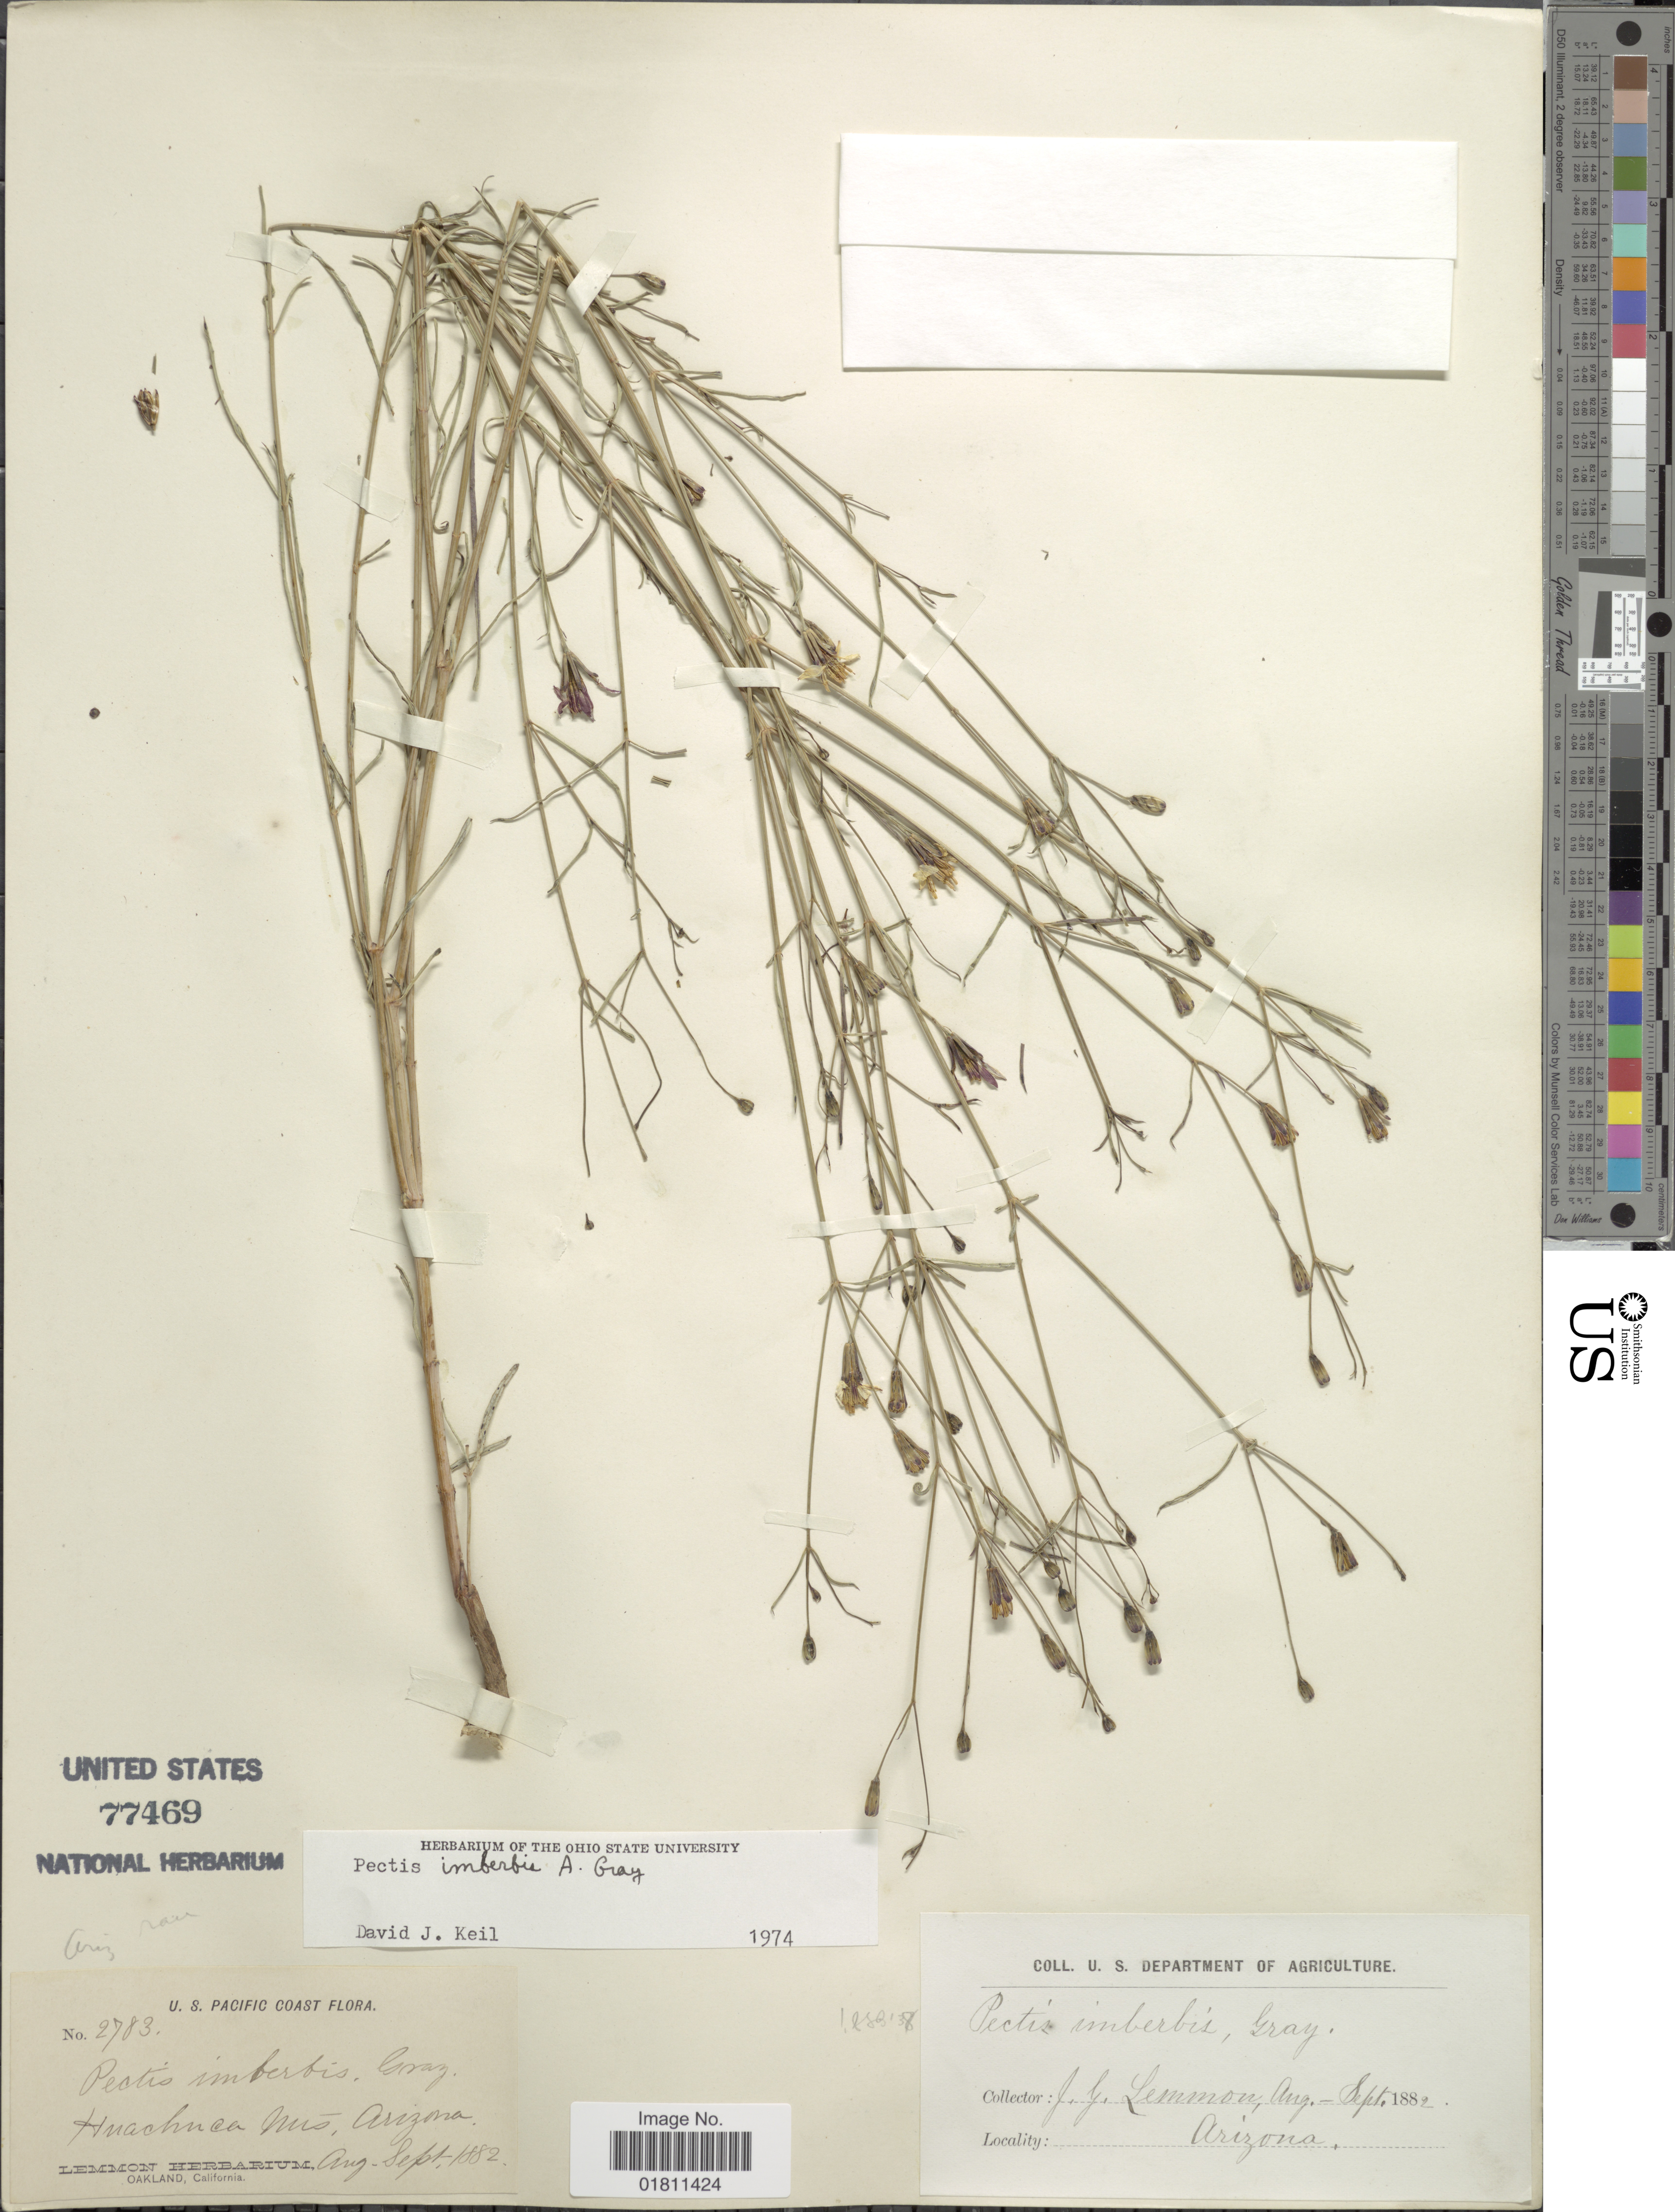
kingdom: Plantae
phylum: Tracheophyta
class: Magnoliopsida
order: Asterales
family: Asteraceae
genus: Pectis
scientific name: Pectis imberbis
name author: A. Gray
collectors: J. Lemmon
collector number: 2783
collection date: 1882-08/1882-09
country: United States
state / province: Arizona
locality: Huachuca Mts, Arizona.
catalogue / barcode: US 77469